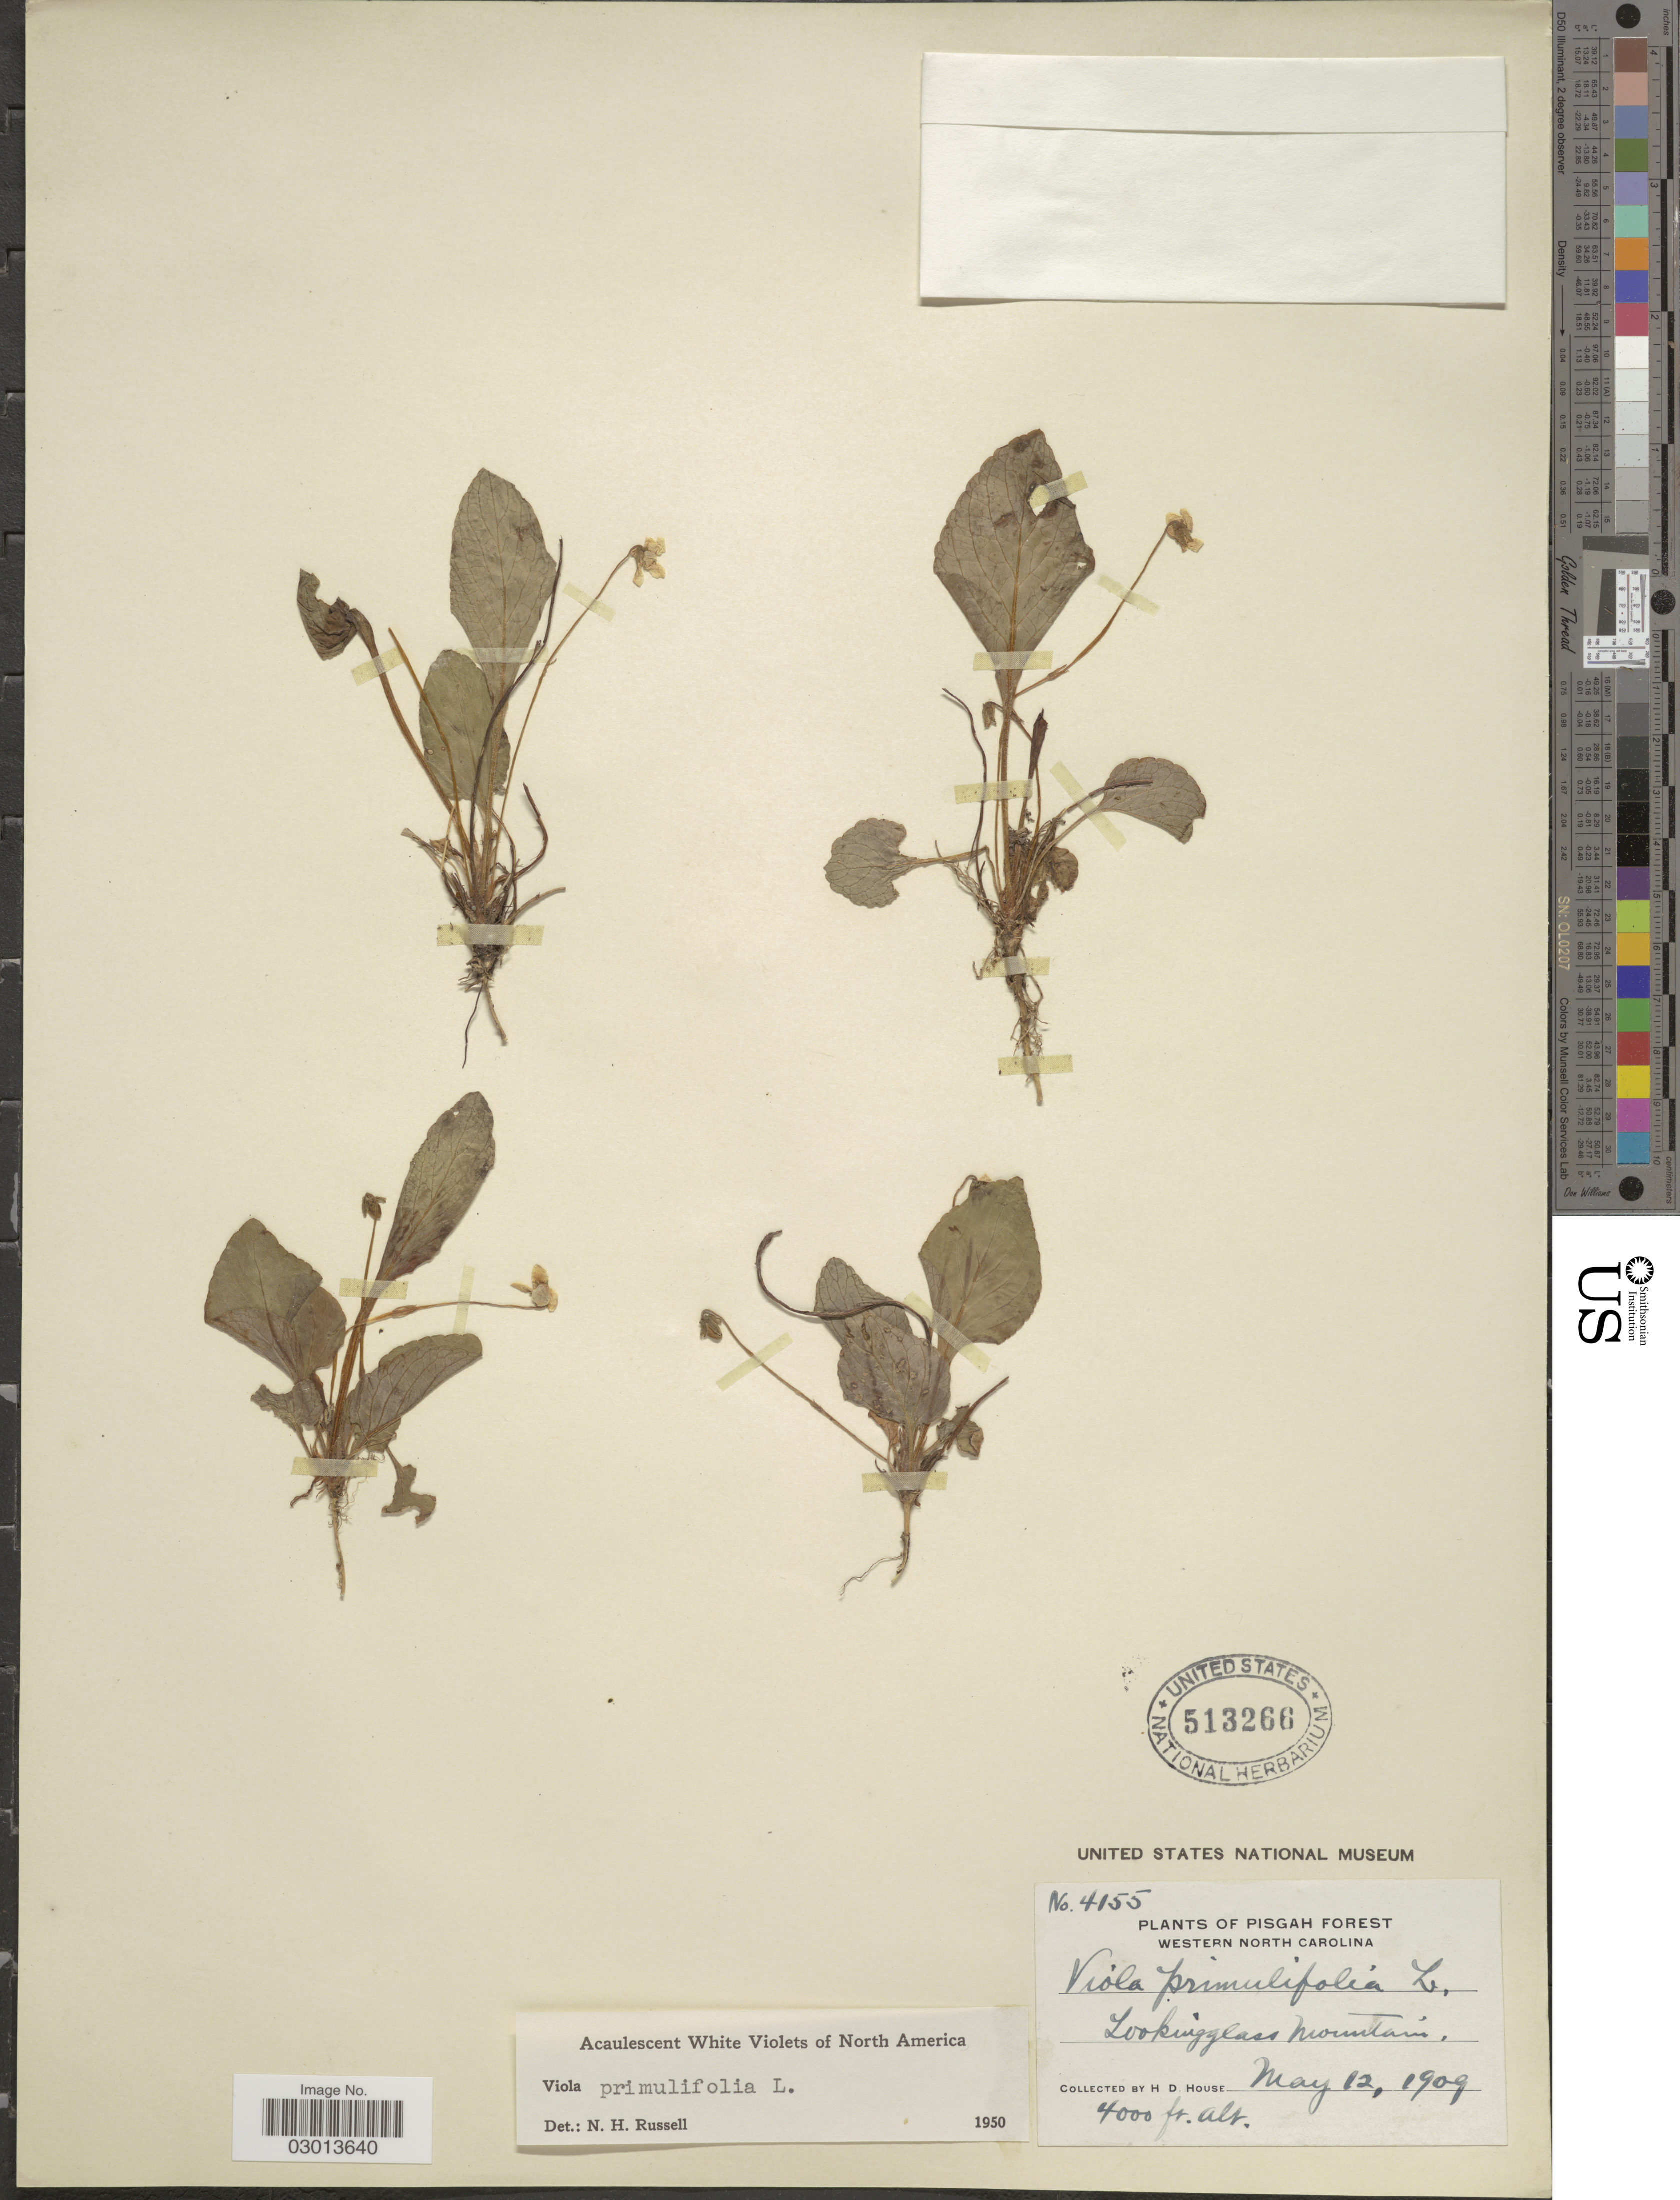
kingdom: Plantae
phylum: Tracheophyta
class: Magnoliopsida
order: Malpighiales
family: Violaceae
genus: Viola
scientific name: Viola primulifolia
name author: L.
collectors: H. D. House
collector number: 4155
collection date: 1909-05-12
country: United States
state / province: North Carolina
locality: Pisgah Forest. Western North Carolina. Lookingglass Mountain.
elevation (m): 1219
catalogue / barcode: US 513266